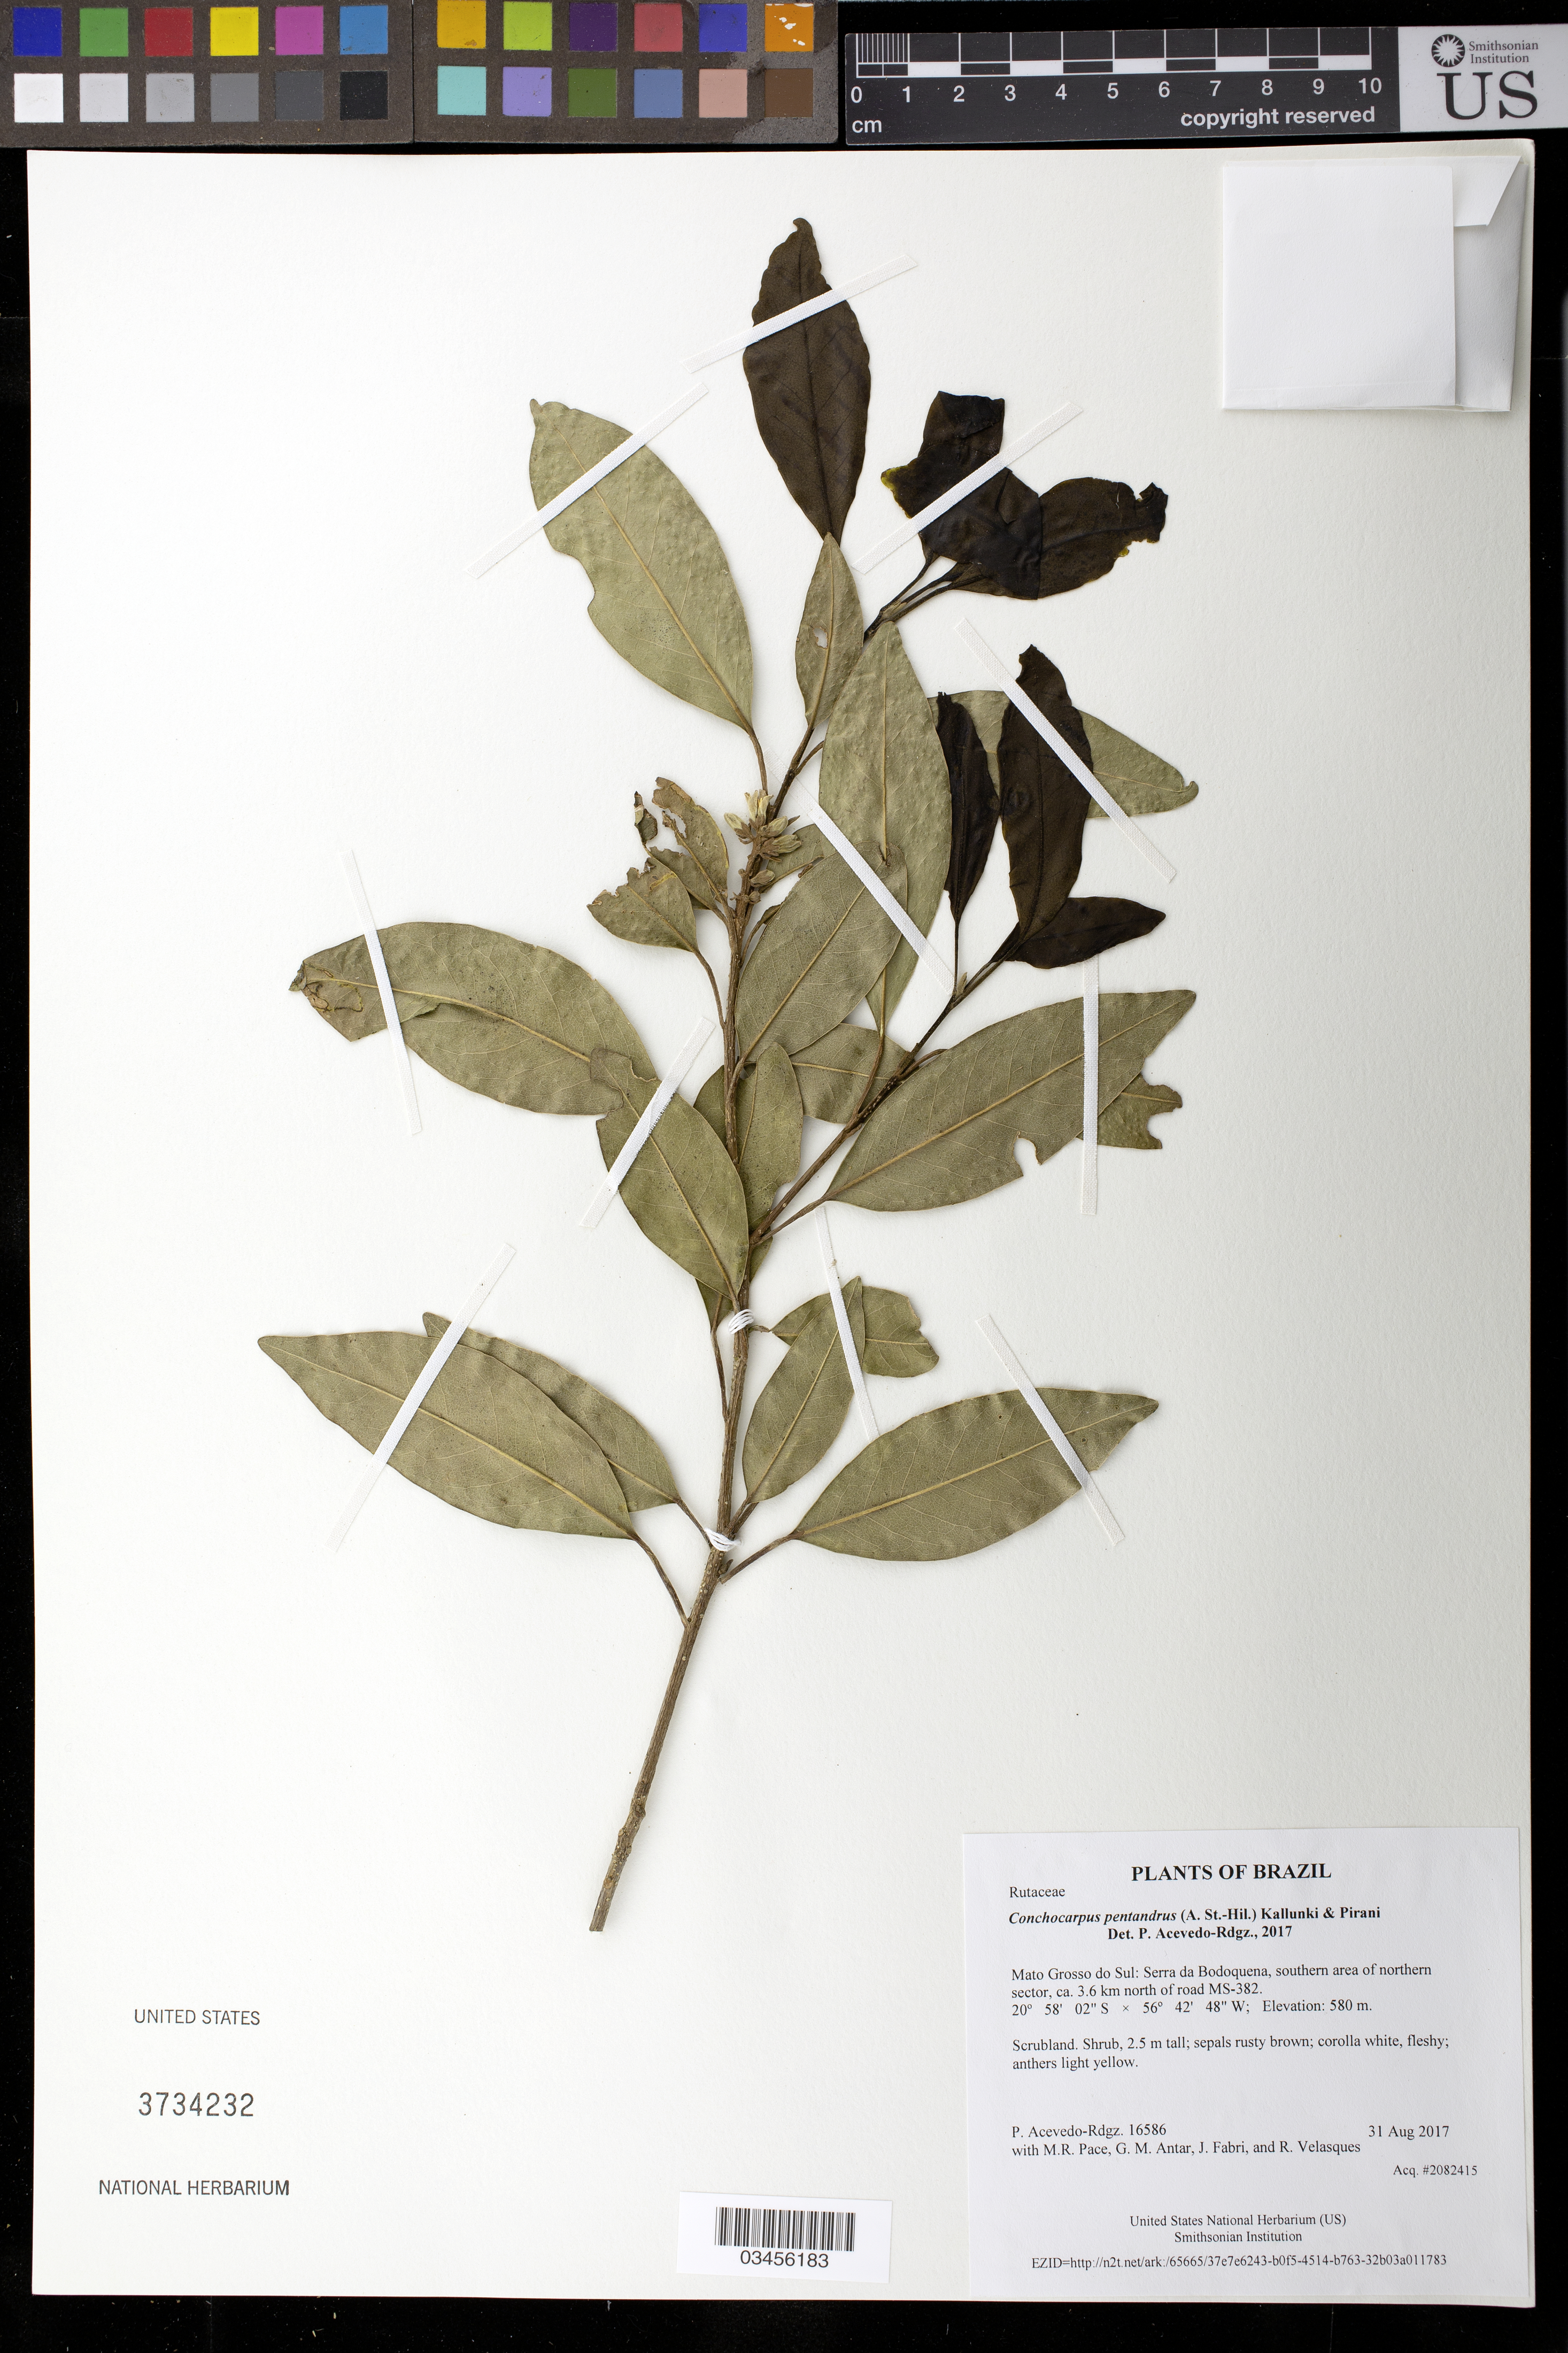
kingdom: Plantae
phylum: Tracheophyta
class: Magnoliopsida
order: Sapindales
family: Rutaceae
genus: Conchocarpus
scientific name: Conchocarpus pentandrus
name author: (A. St.-Hil.) Kallunki & Pirani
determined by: Strong, Mark T.; Acevedo-Rodríguez, P.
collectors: P. Acevedo-Rodr., M. R. Pace, G. M. Antar, J. Fabri & R. Velasques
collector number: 16586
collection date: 2017-08-31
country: Brazil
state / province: Mato Grosso do Sul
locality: Serra da Bodoquena, southern area of northern sector, ca. 3.6 km north of road MS-382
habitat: Scrubland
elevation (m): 580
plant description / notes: US, NY, K, MO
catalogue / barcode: US 3734232